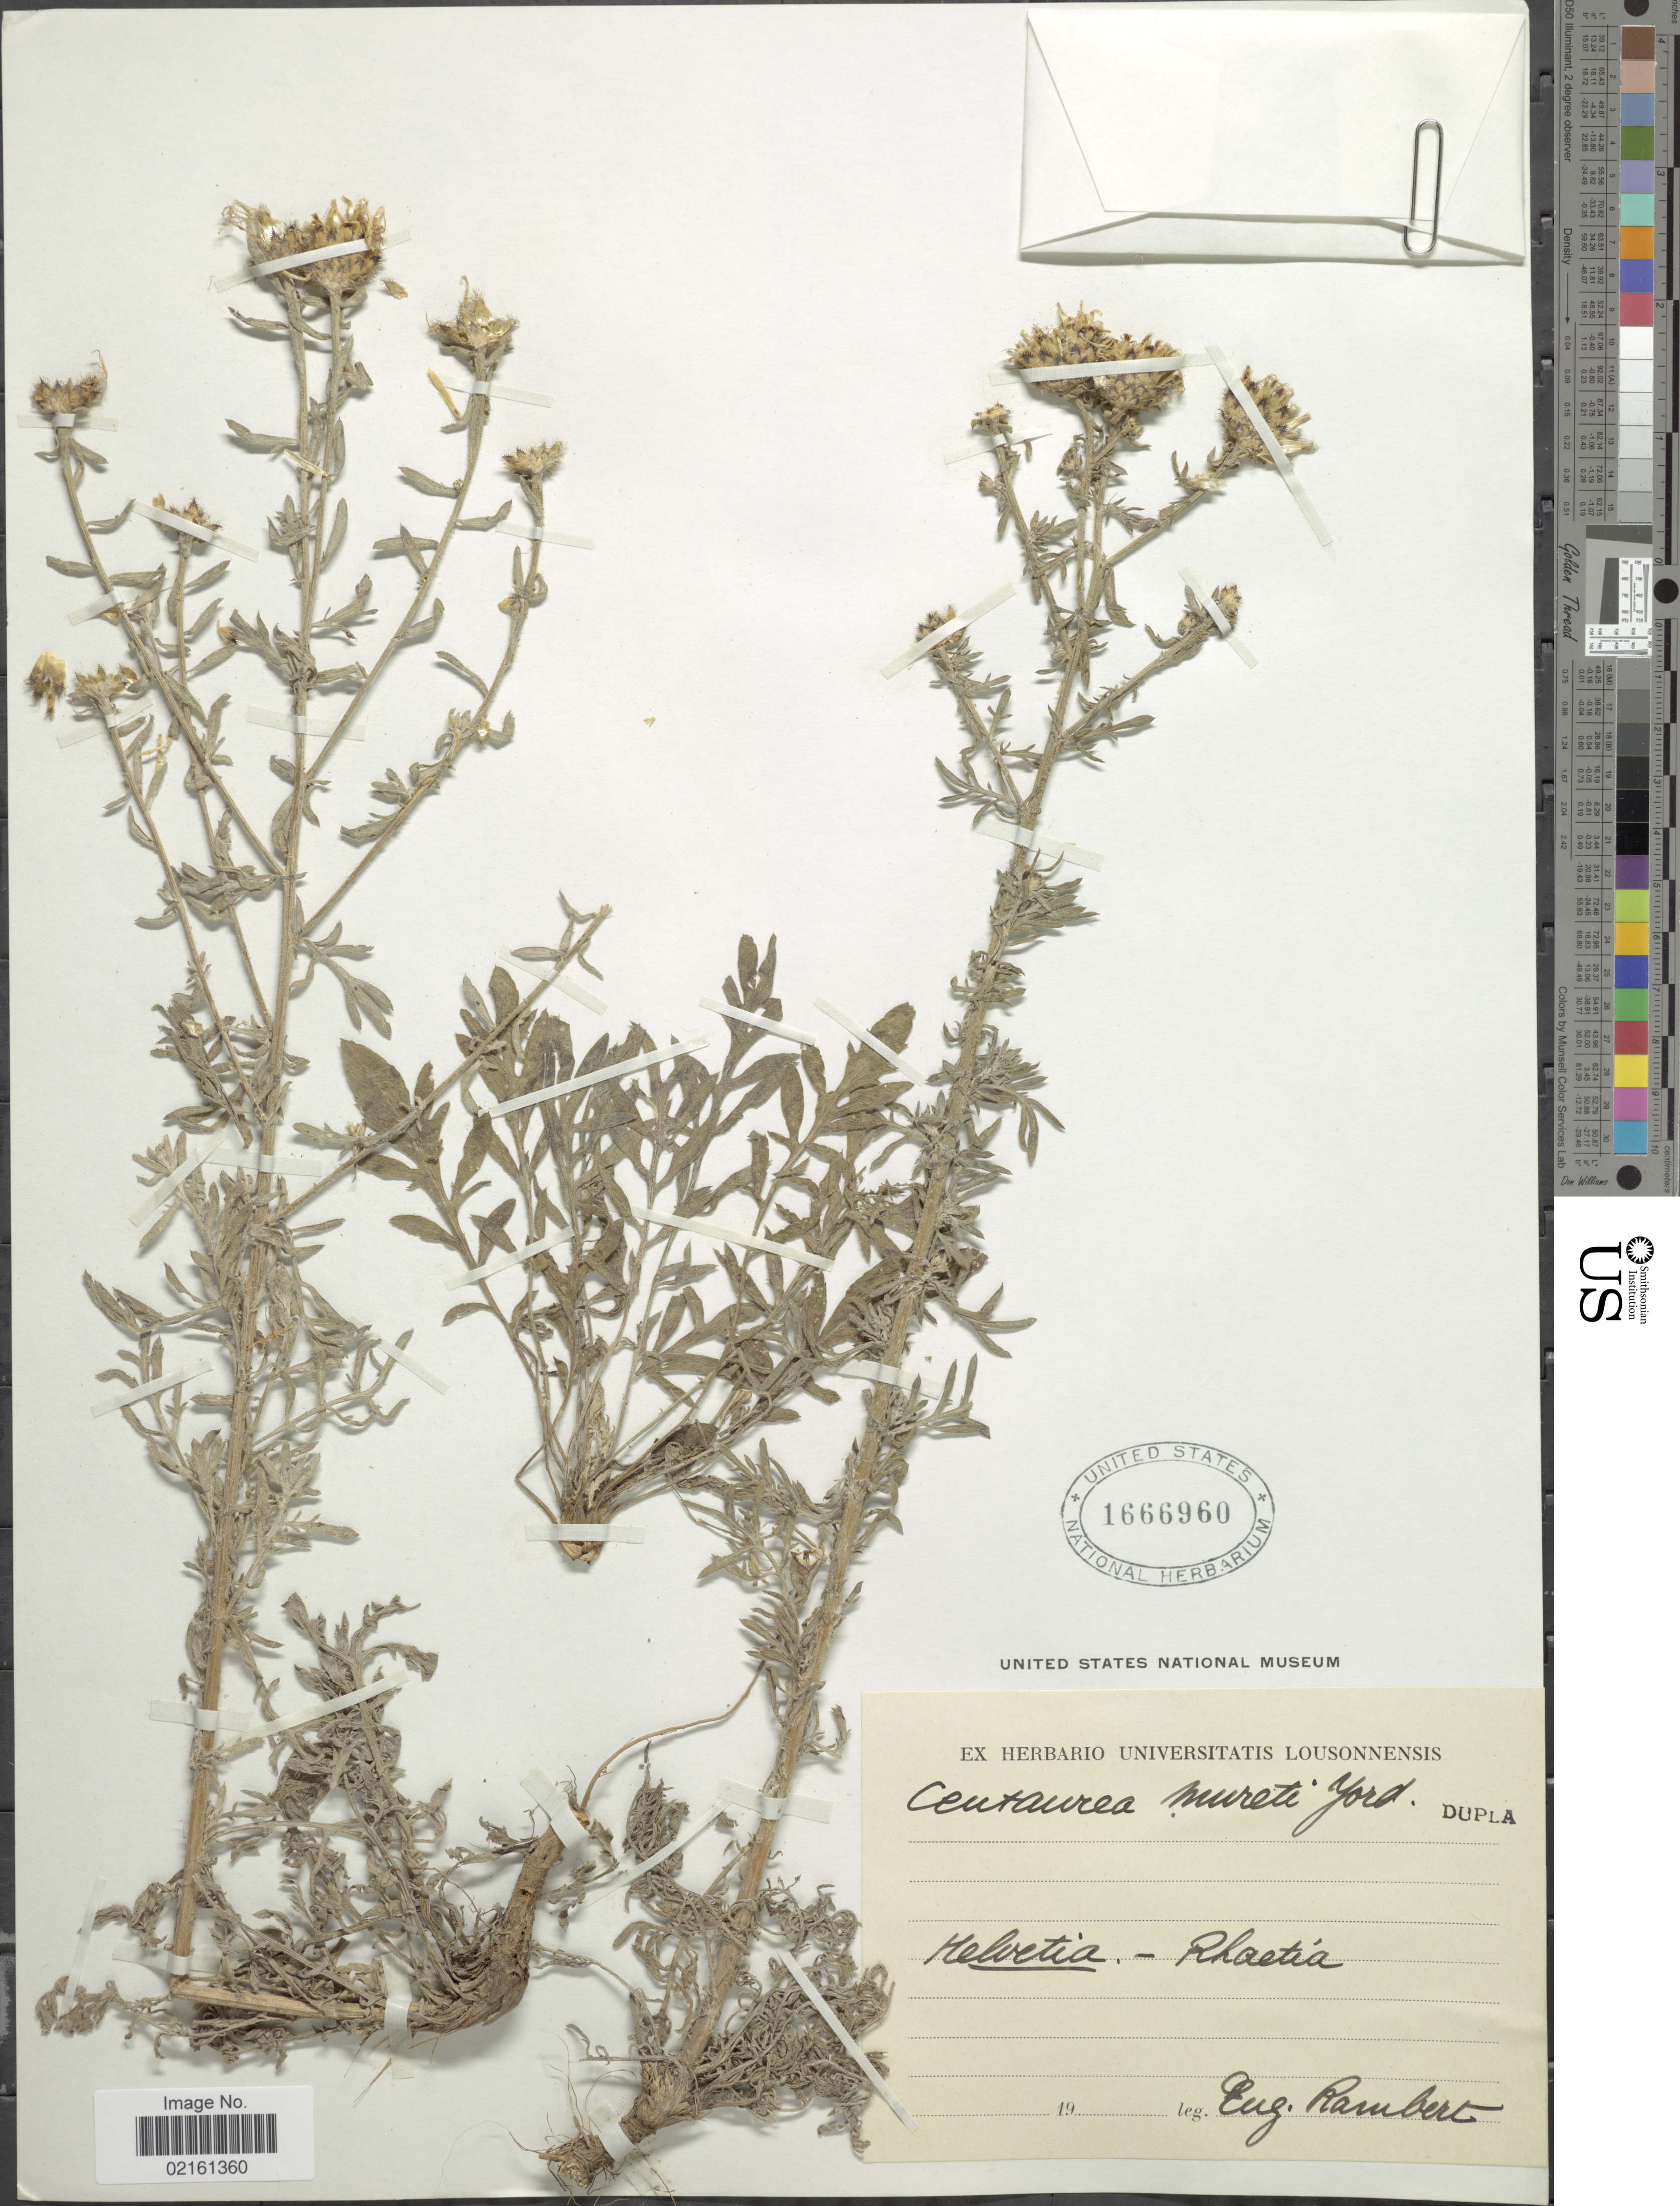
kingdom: Plantae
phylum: Tracheophyta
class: Magnoliopsida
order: Asterales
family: Asteraceae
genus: Centaurea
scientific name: Centaurea stoebe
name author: L.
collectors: E. Rambert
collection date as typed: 19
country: Switzerland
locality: Helvetia, Rhaetia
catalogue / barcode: US 1666960